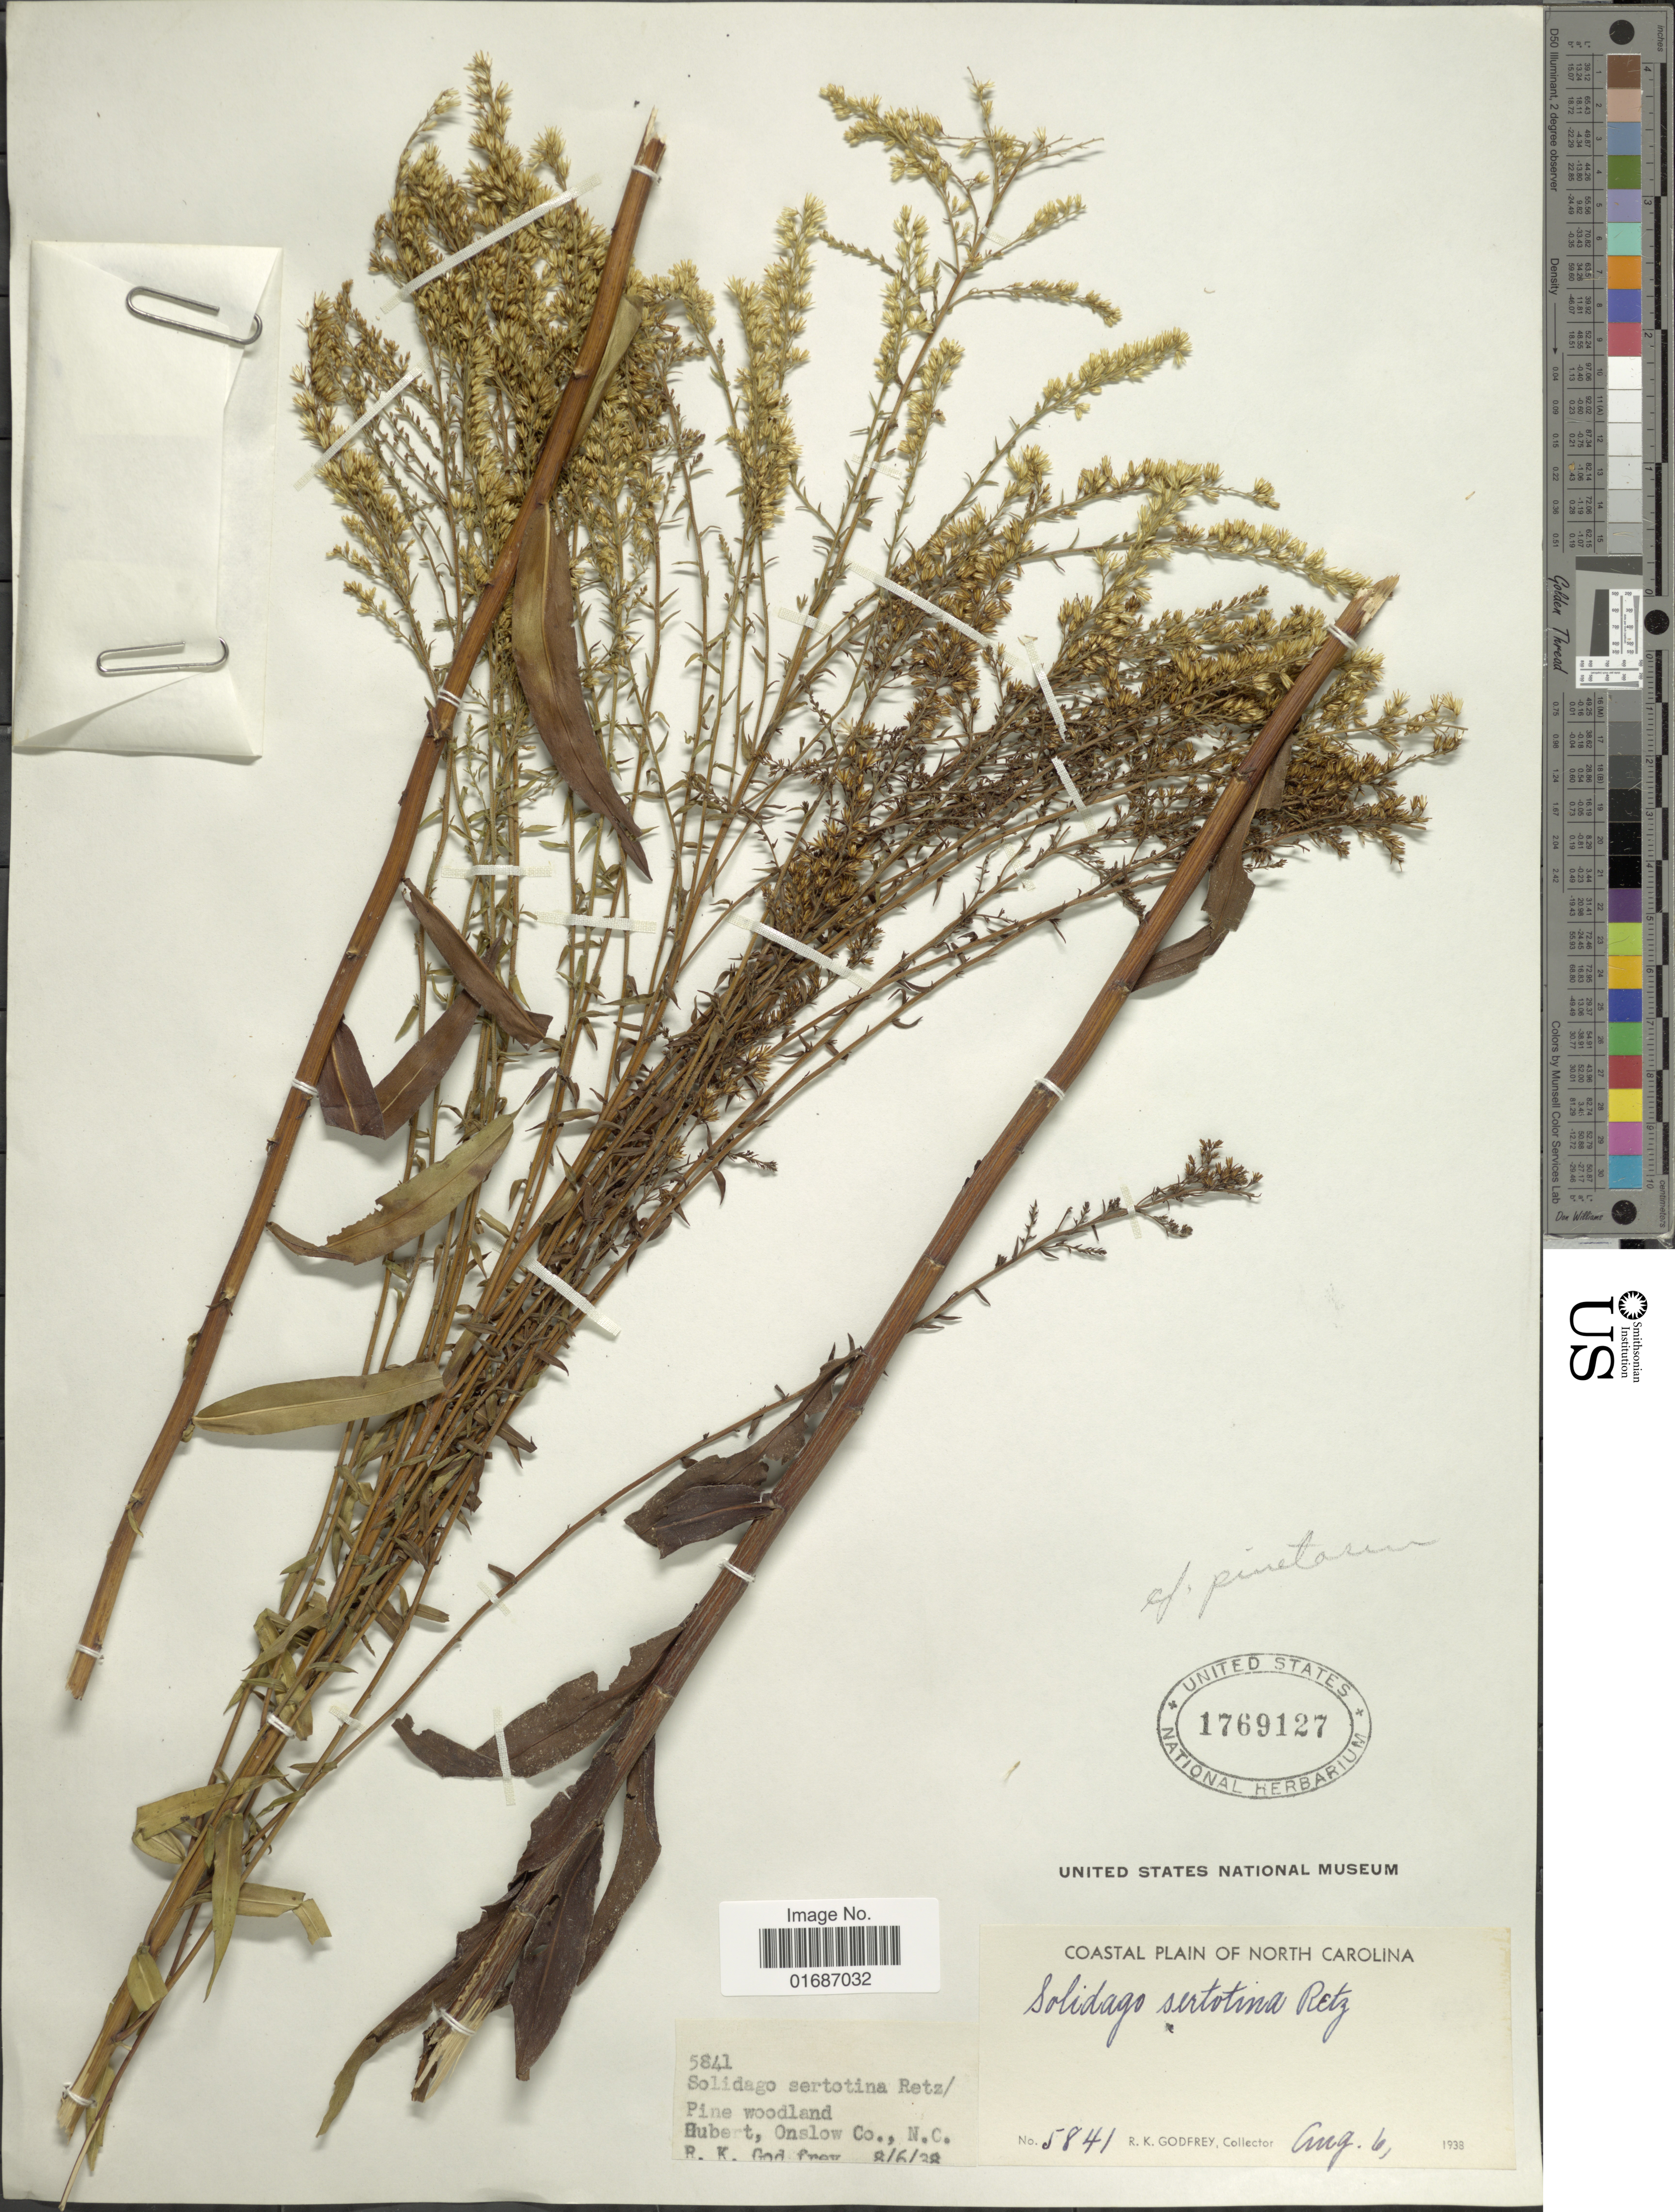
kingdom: Plantae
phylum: Tracheophyta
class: Magnoliopsida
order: Asterales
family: Asteraceae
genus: Solidago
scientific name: Solidago gigantea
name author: Aiton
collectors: R. K. Godfrey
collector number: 5841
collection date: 1938-08-06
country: United States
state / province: North Carolina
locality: Coastal Plain of North Carolina, Pine woodland, Hubert, Onslow Co., N. C.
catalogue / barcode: US 1769127